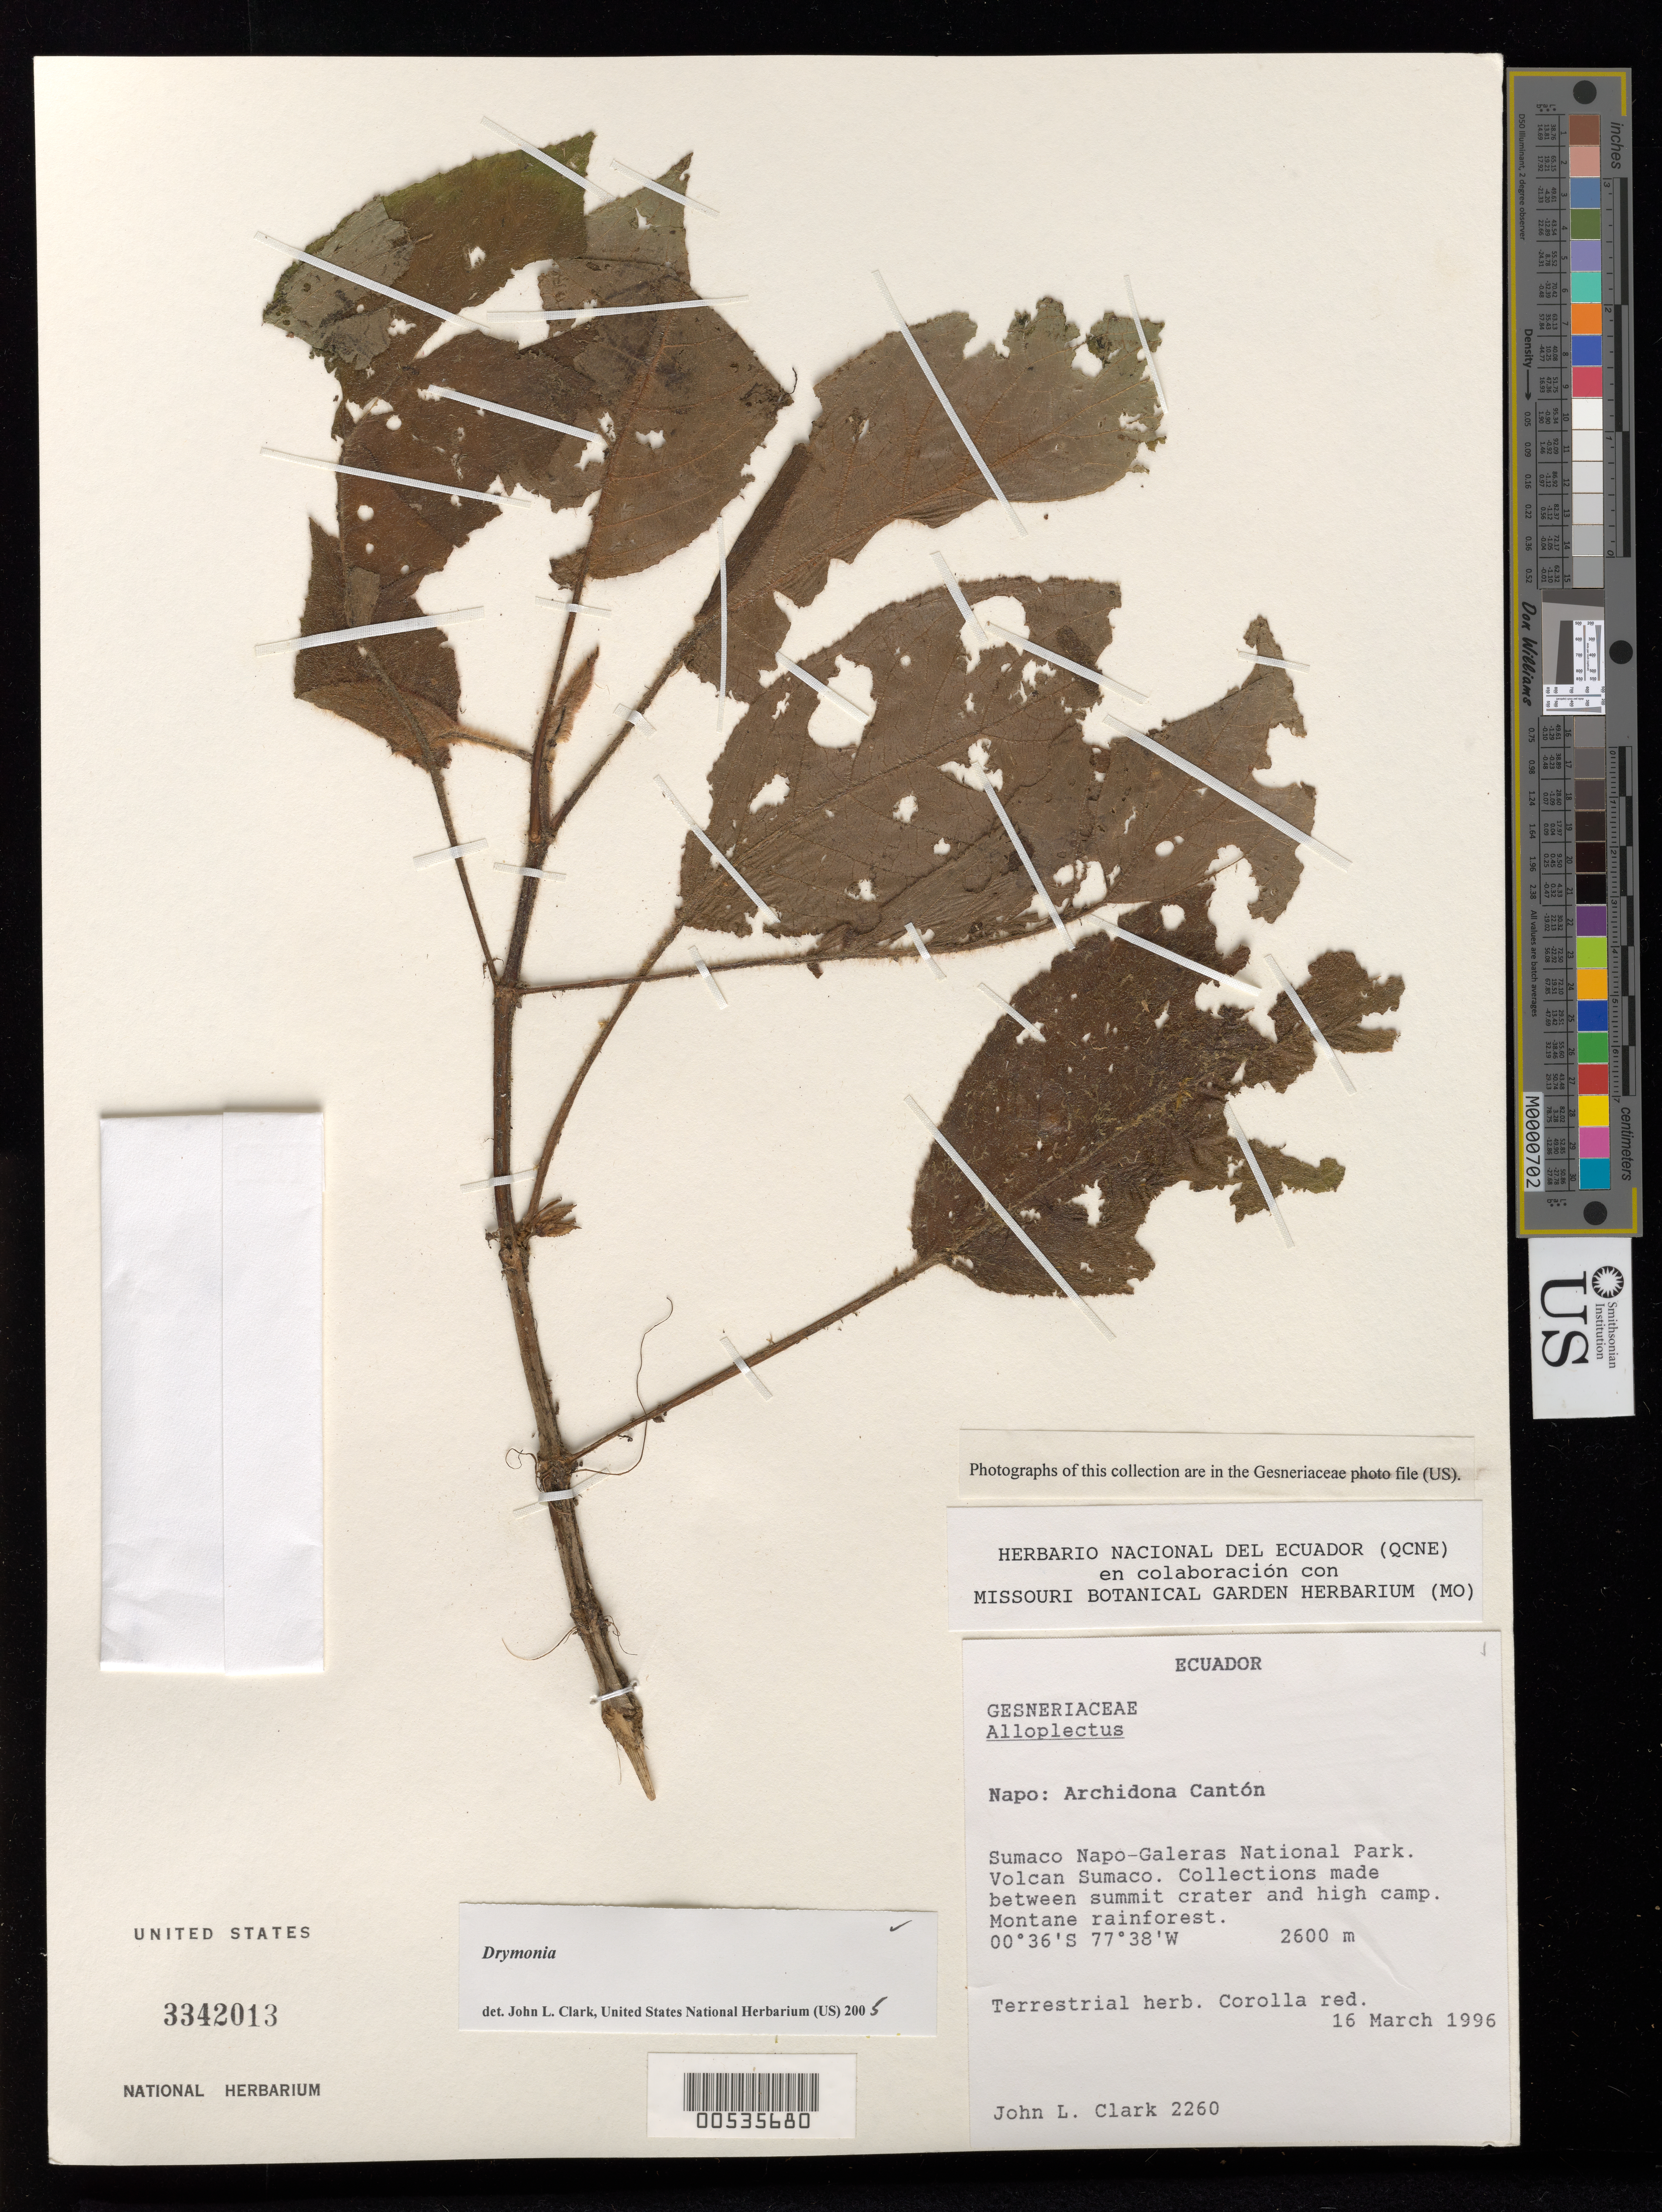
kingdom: Plantae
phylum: Tracheophyta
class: Magnoliopsida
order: Lamiales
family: Gesneriaceae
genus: Alloplectus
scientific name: Alloplectus sp.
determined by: Skog, Laurence E.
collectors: J. L. Clark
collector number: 2260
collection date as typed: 16 Mar 1996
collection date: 1996-03-16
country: Ecuador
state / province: Napo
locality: Archidona Cantón. Sumaco Napo-Galeras National Park, Volcan Sumaco, between summit crater and high camp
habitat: Montane rainforest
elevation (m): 2600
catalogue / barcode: US 3342013